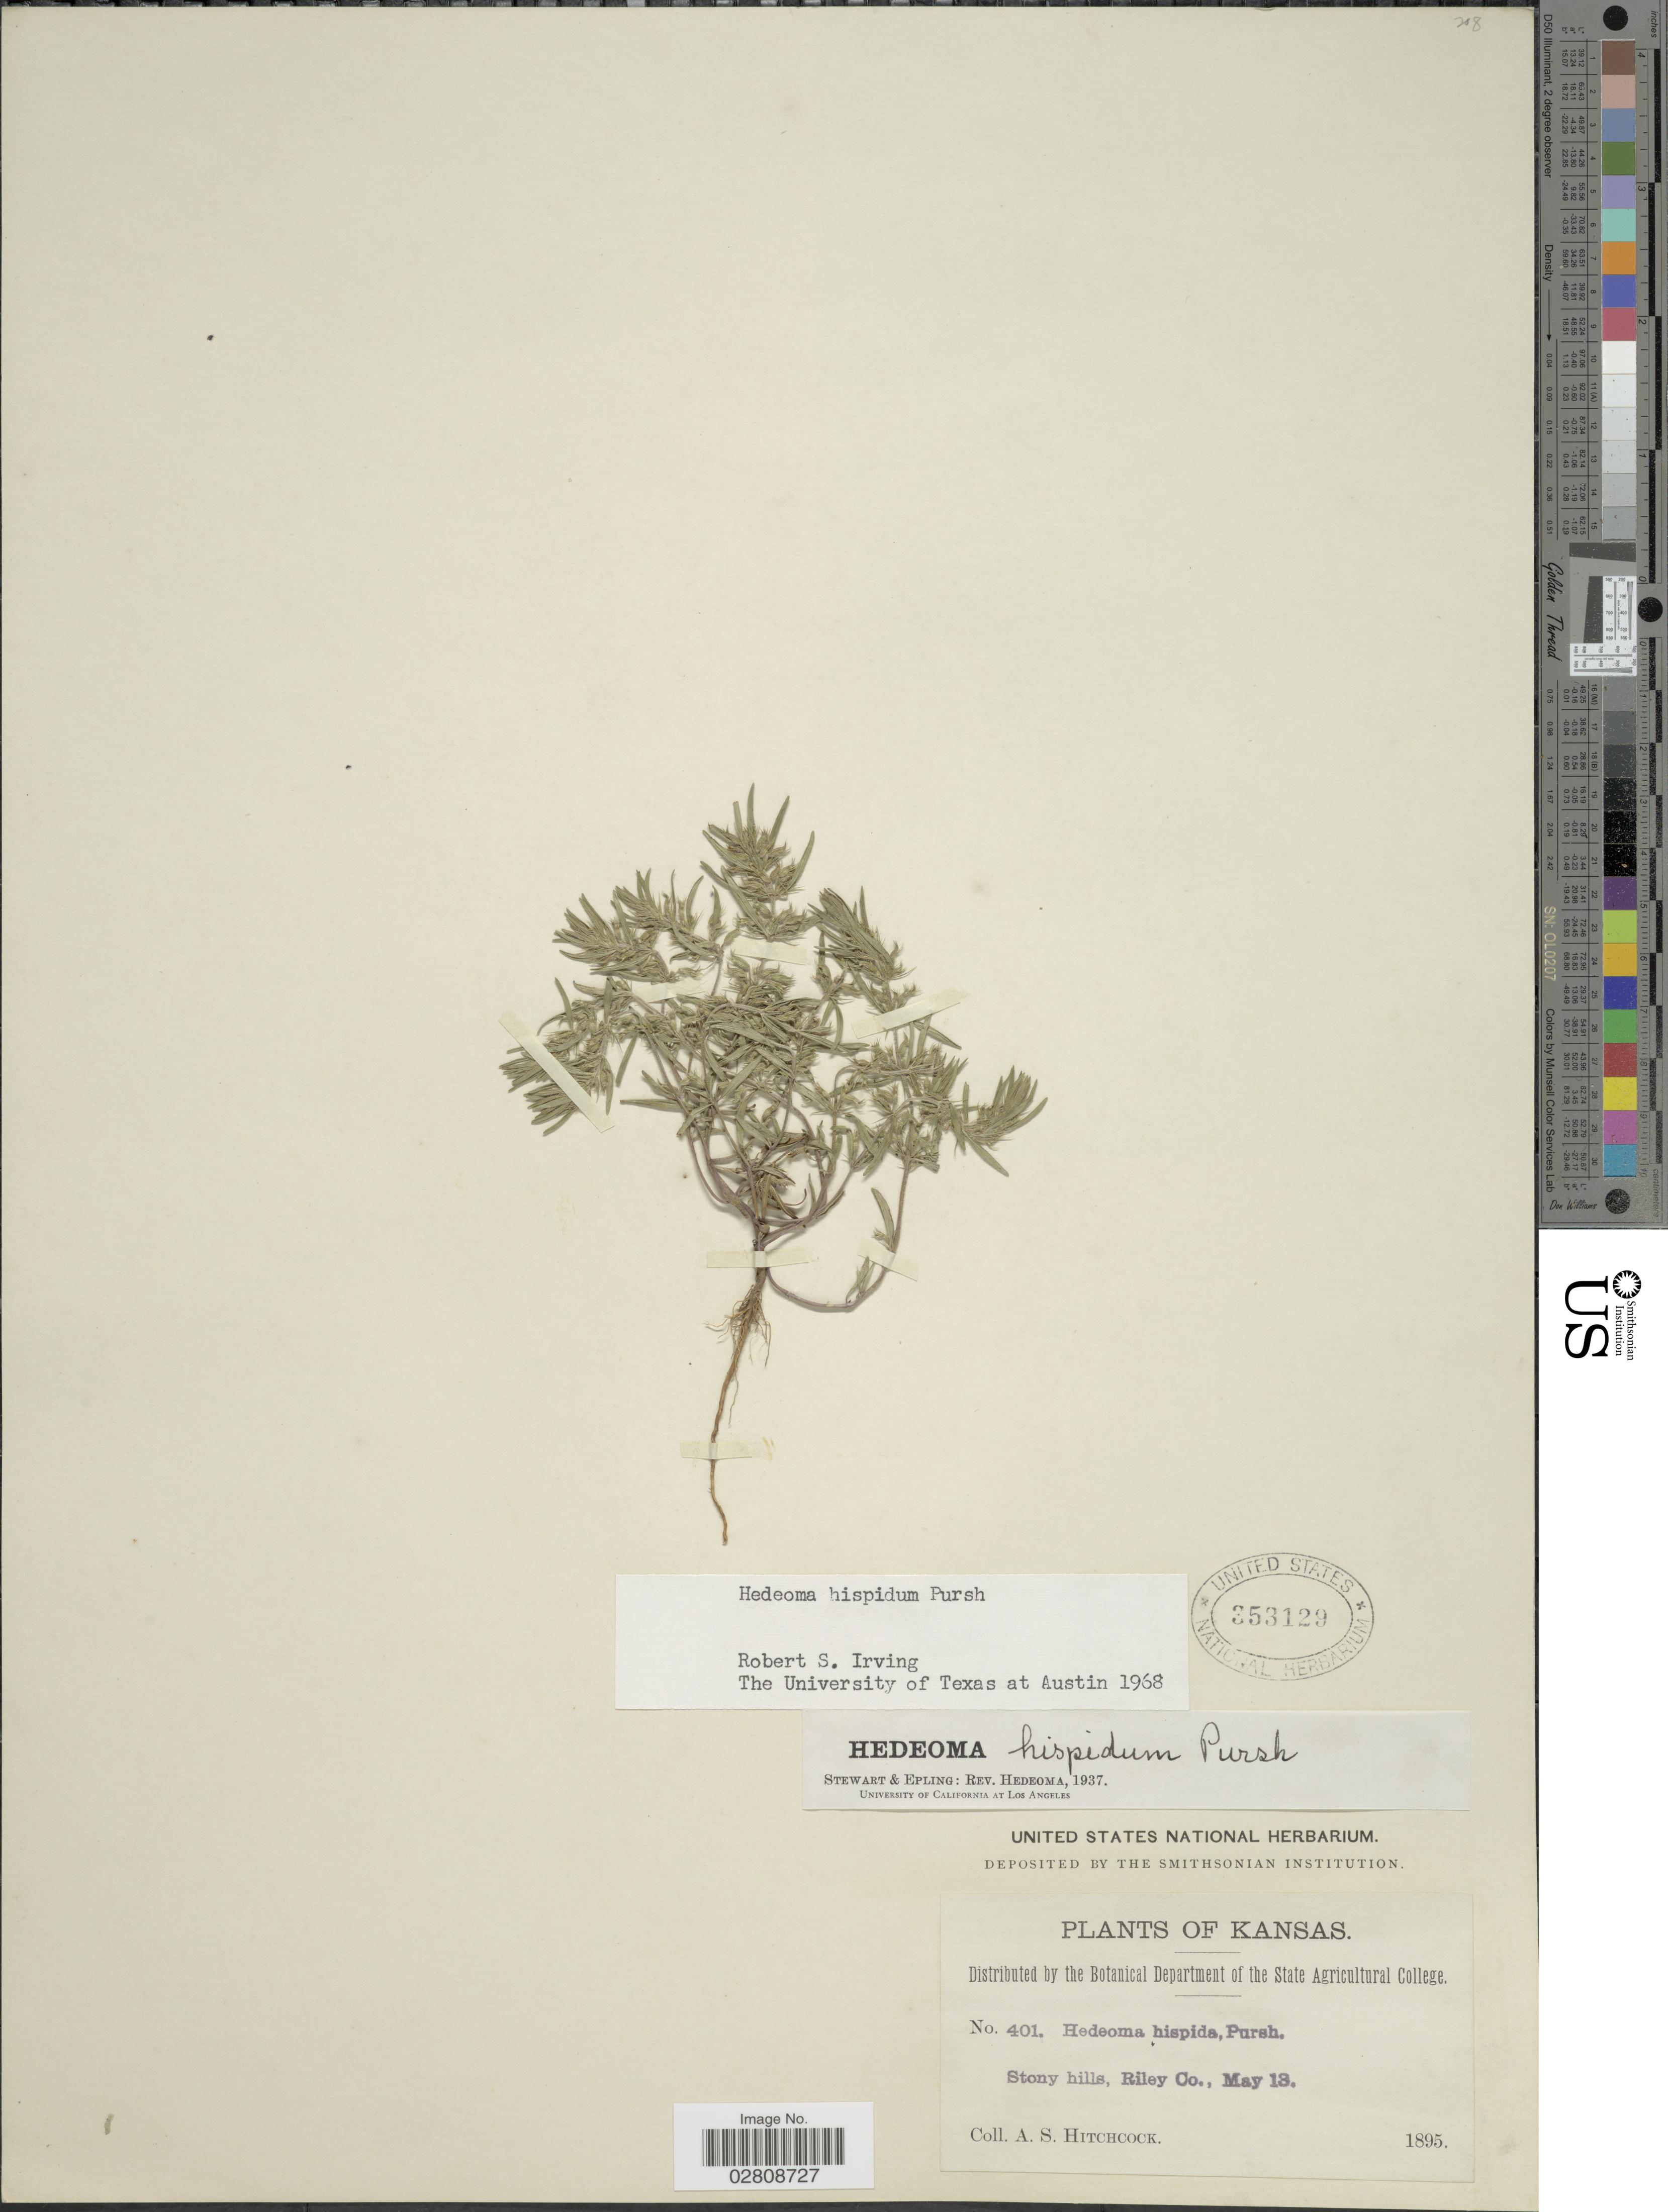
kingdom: Plantae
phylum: Tracheophyta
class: Magnoliopsida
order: Lamiales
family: Lamiaceae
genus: Hedeoma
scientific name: Hedeoma hispida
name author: Pursh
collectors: A. S. Hitchcock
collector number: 401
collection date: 1895-05-13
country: United States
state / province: Kansas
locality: Stony hills, Riley Co.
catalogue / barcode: US 353129